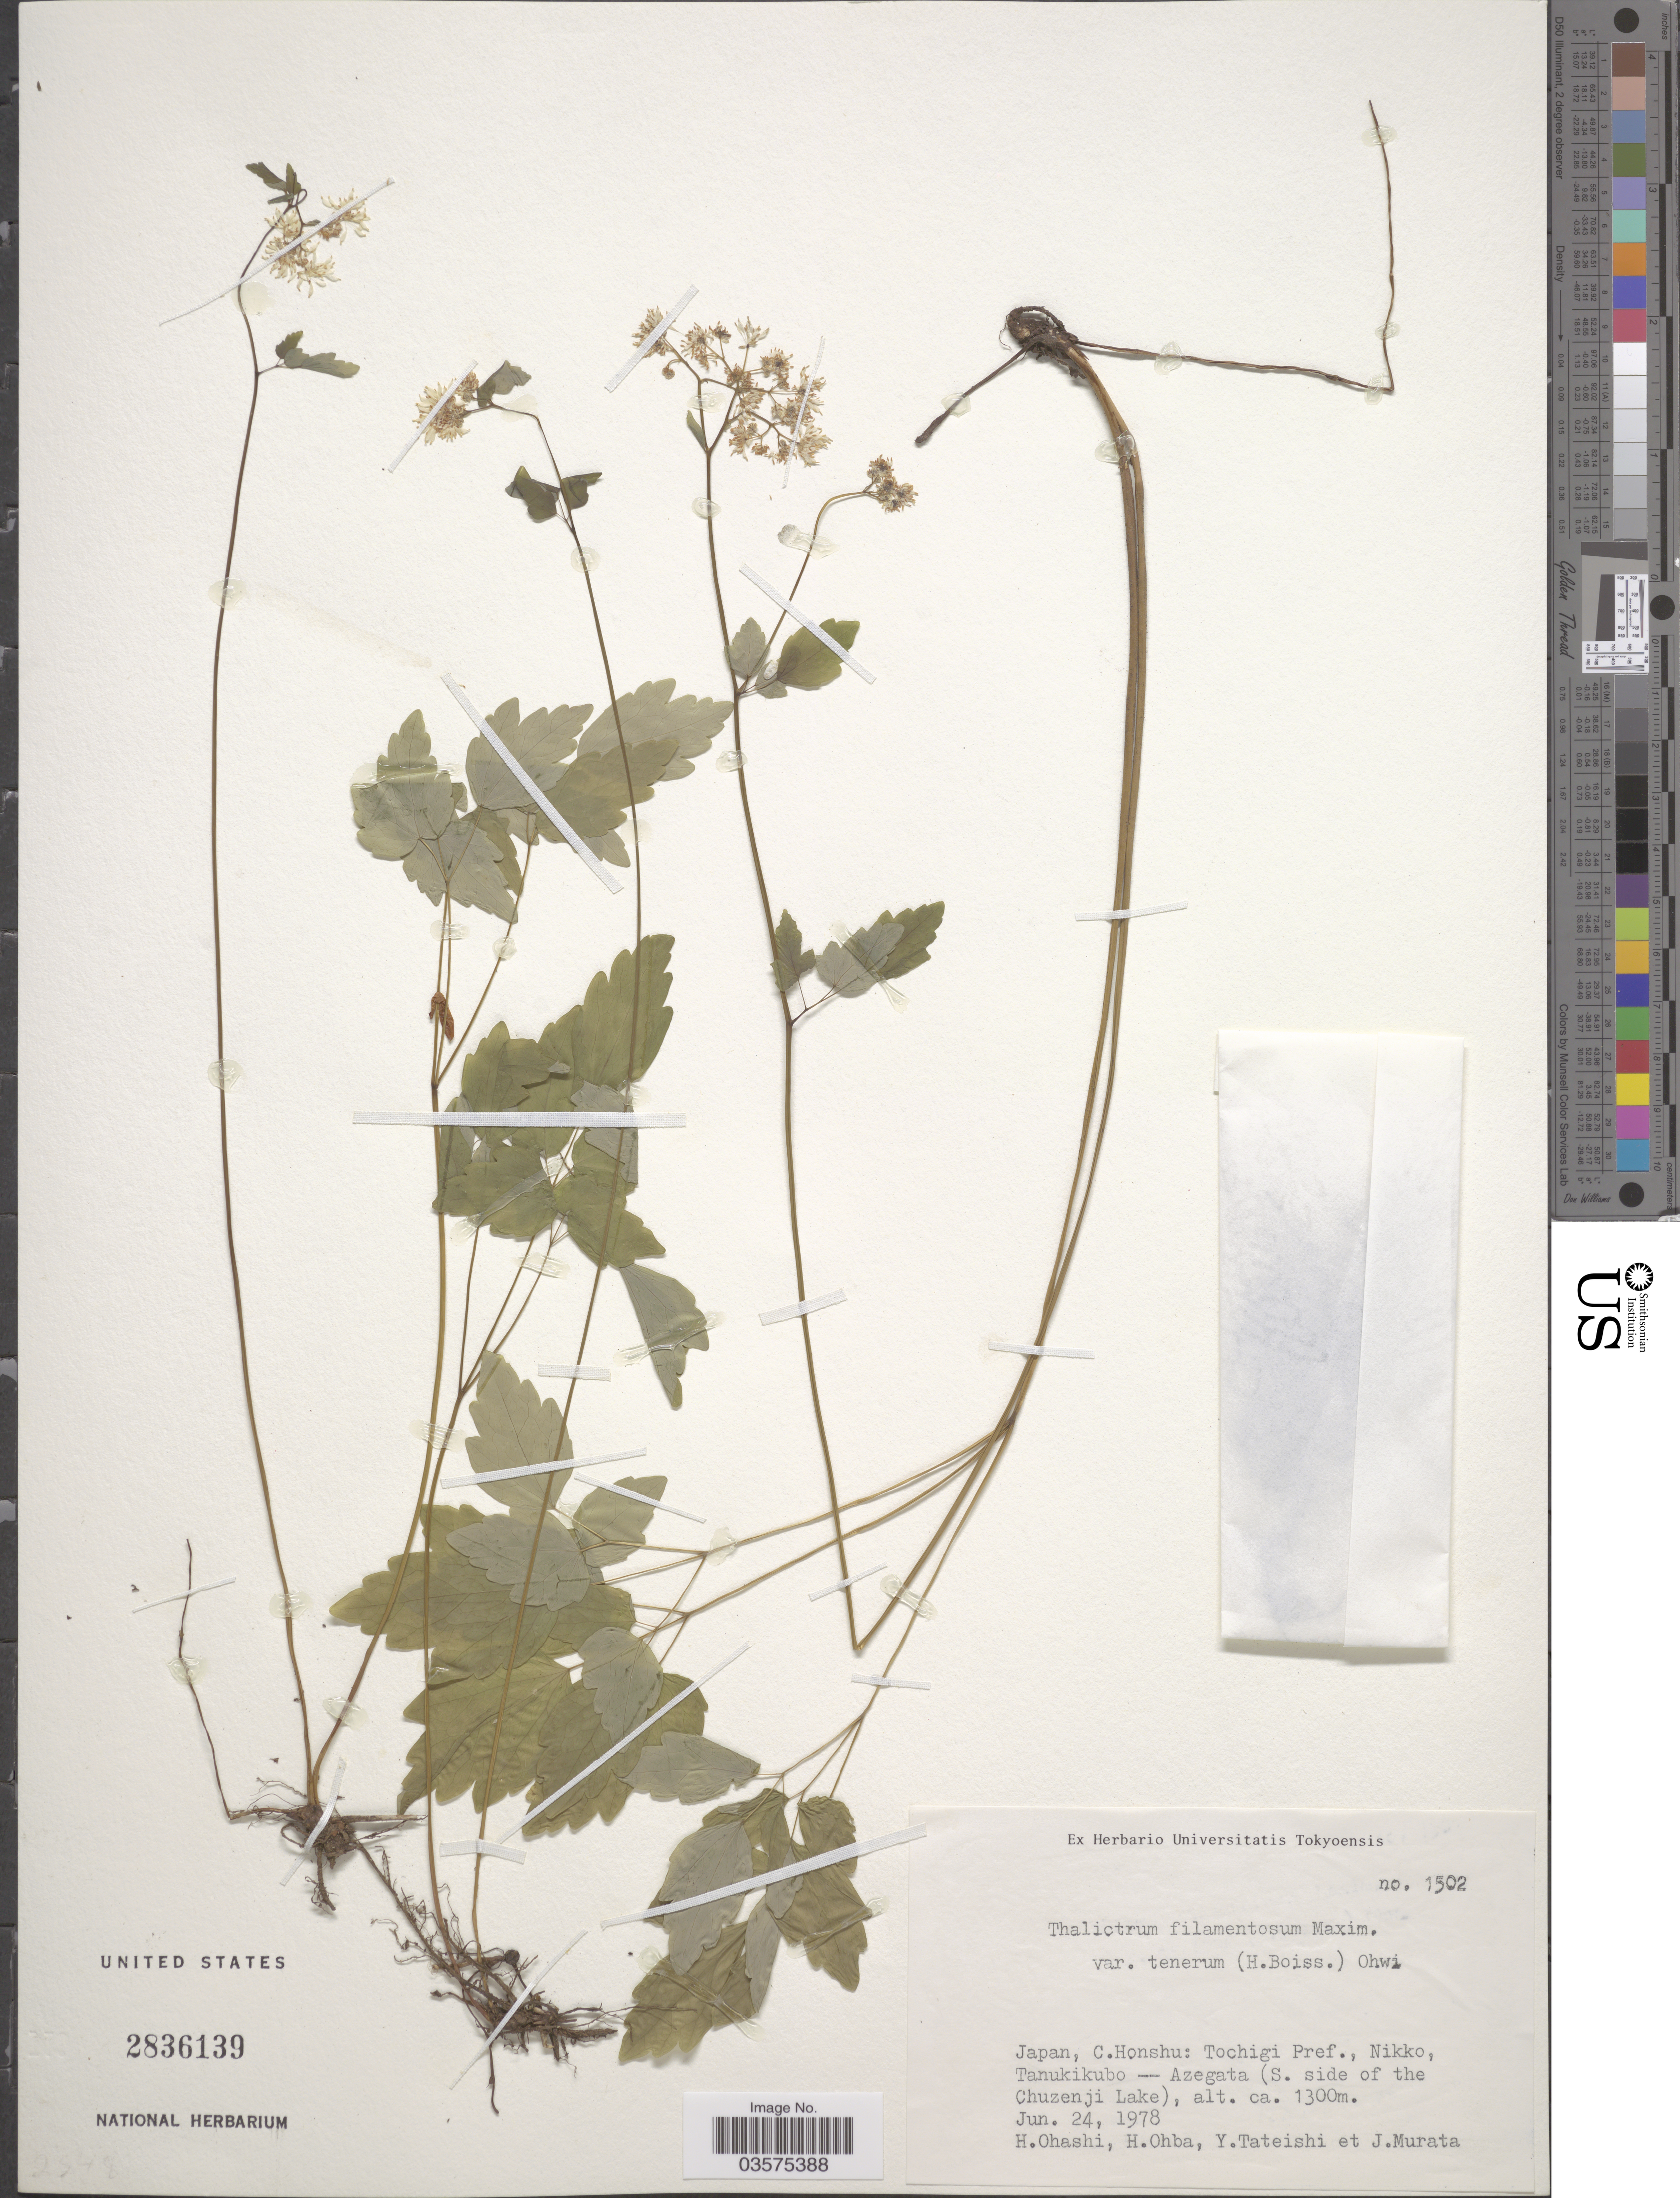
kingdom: Plantae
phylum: Tracheophyta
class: Magnoliopsida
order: Ranunculales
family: Ranunculaceae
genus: Thalictrum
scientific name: Thalictrum filamentosum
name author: Maxim.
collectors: H. Ohashi, H. Ohba, Y. Tateishi & J. Murata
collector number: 1502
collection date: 1978-06-24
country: Japan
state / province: Totigi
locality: C. Honshu: Tochigi Pref., Kikko, Tanukikubo -- Azegata (S. side of the Chuzenji Lake).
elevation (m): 1300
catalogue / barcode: US 2836139